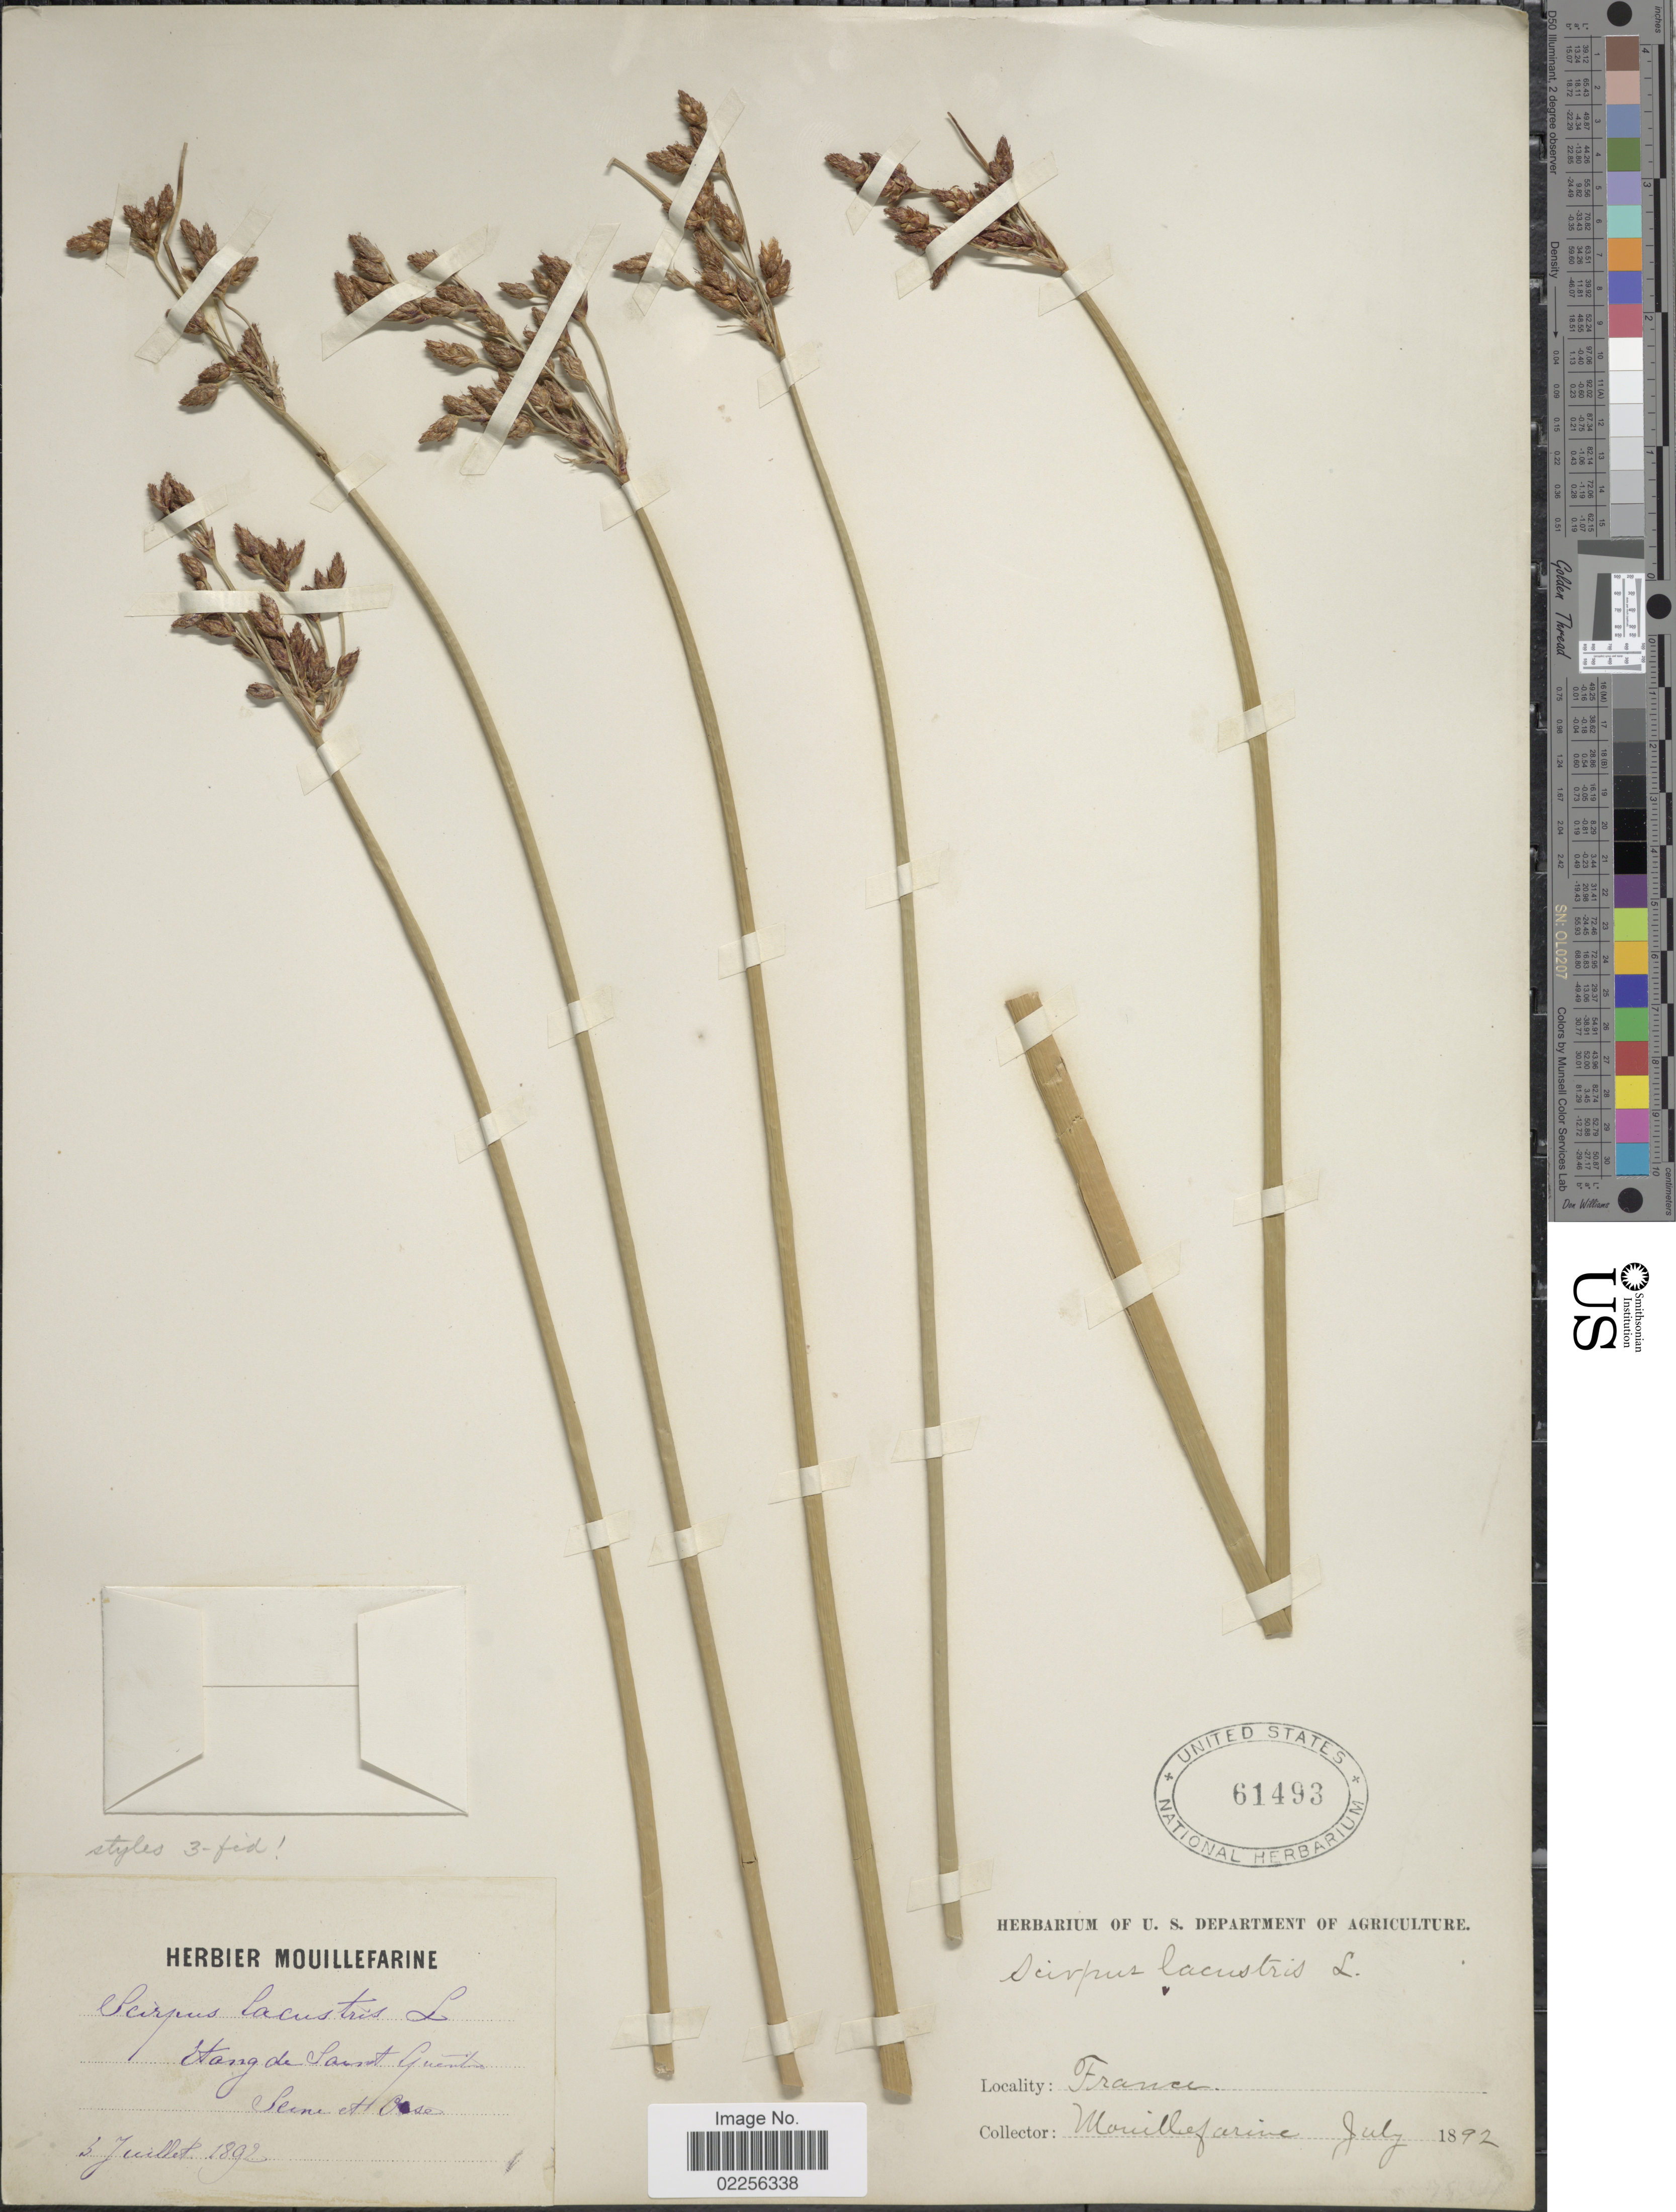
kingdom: Plantae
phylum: Tracheophyta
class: Liliopsida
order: Poales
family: Cyperaceae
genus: Schoenoplectus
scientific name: Schoenoplectus lacustris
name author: (L.) Palla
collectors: A. Mouillefarine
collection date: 1892-07-03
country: France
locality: Etang de Sant Guen, Seine et Oise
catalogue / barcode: US 61493